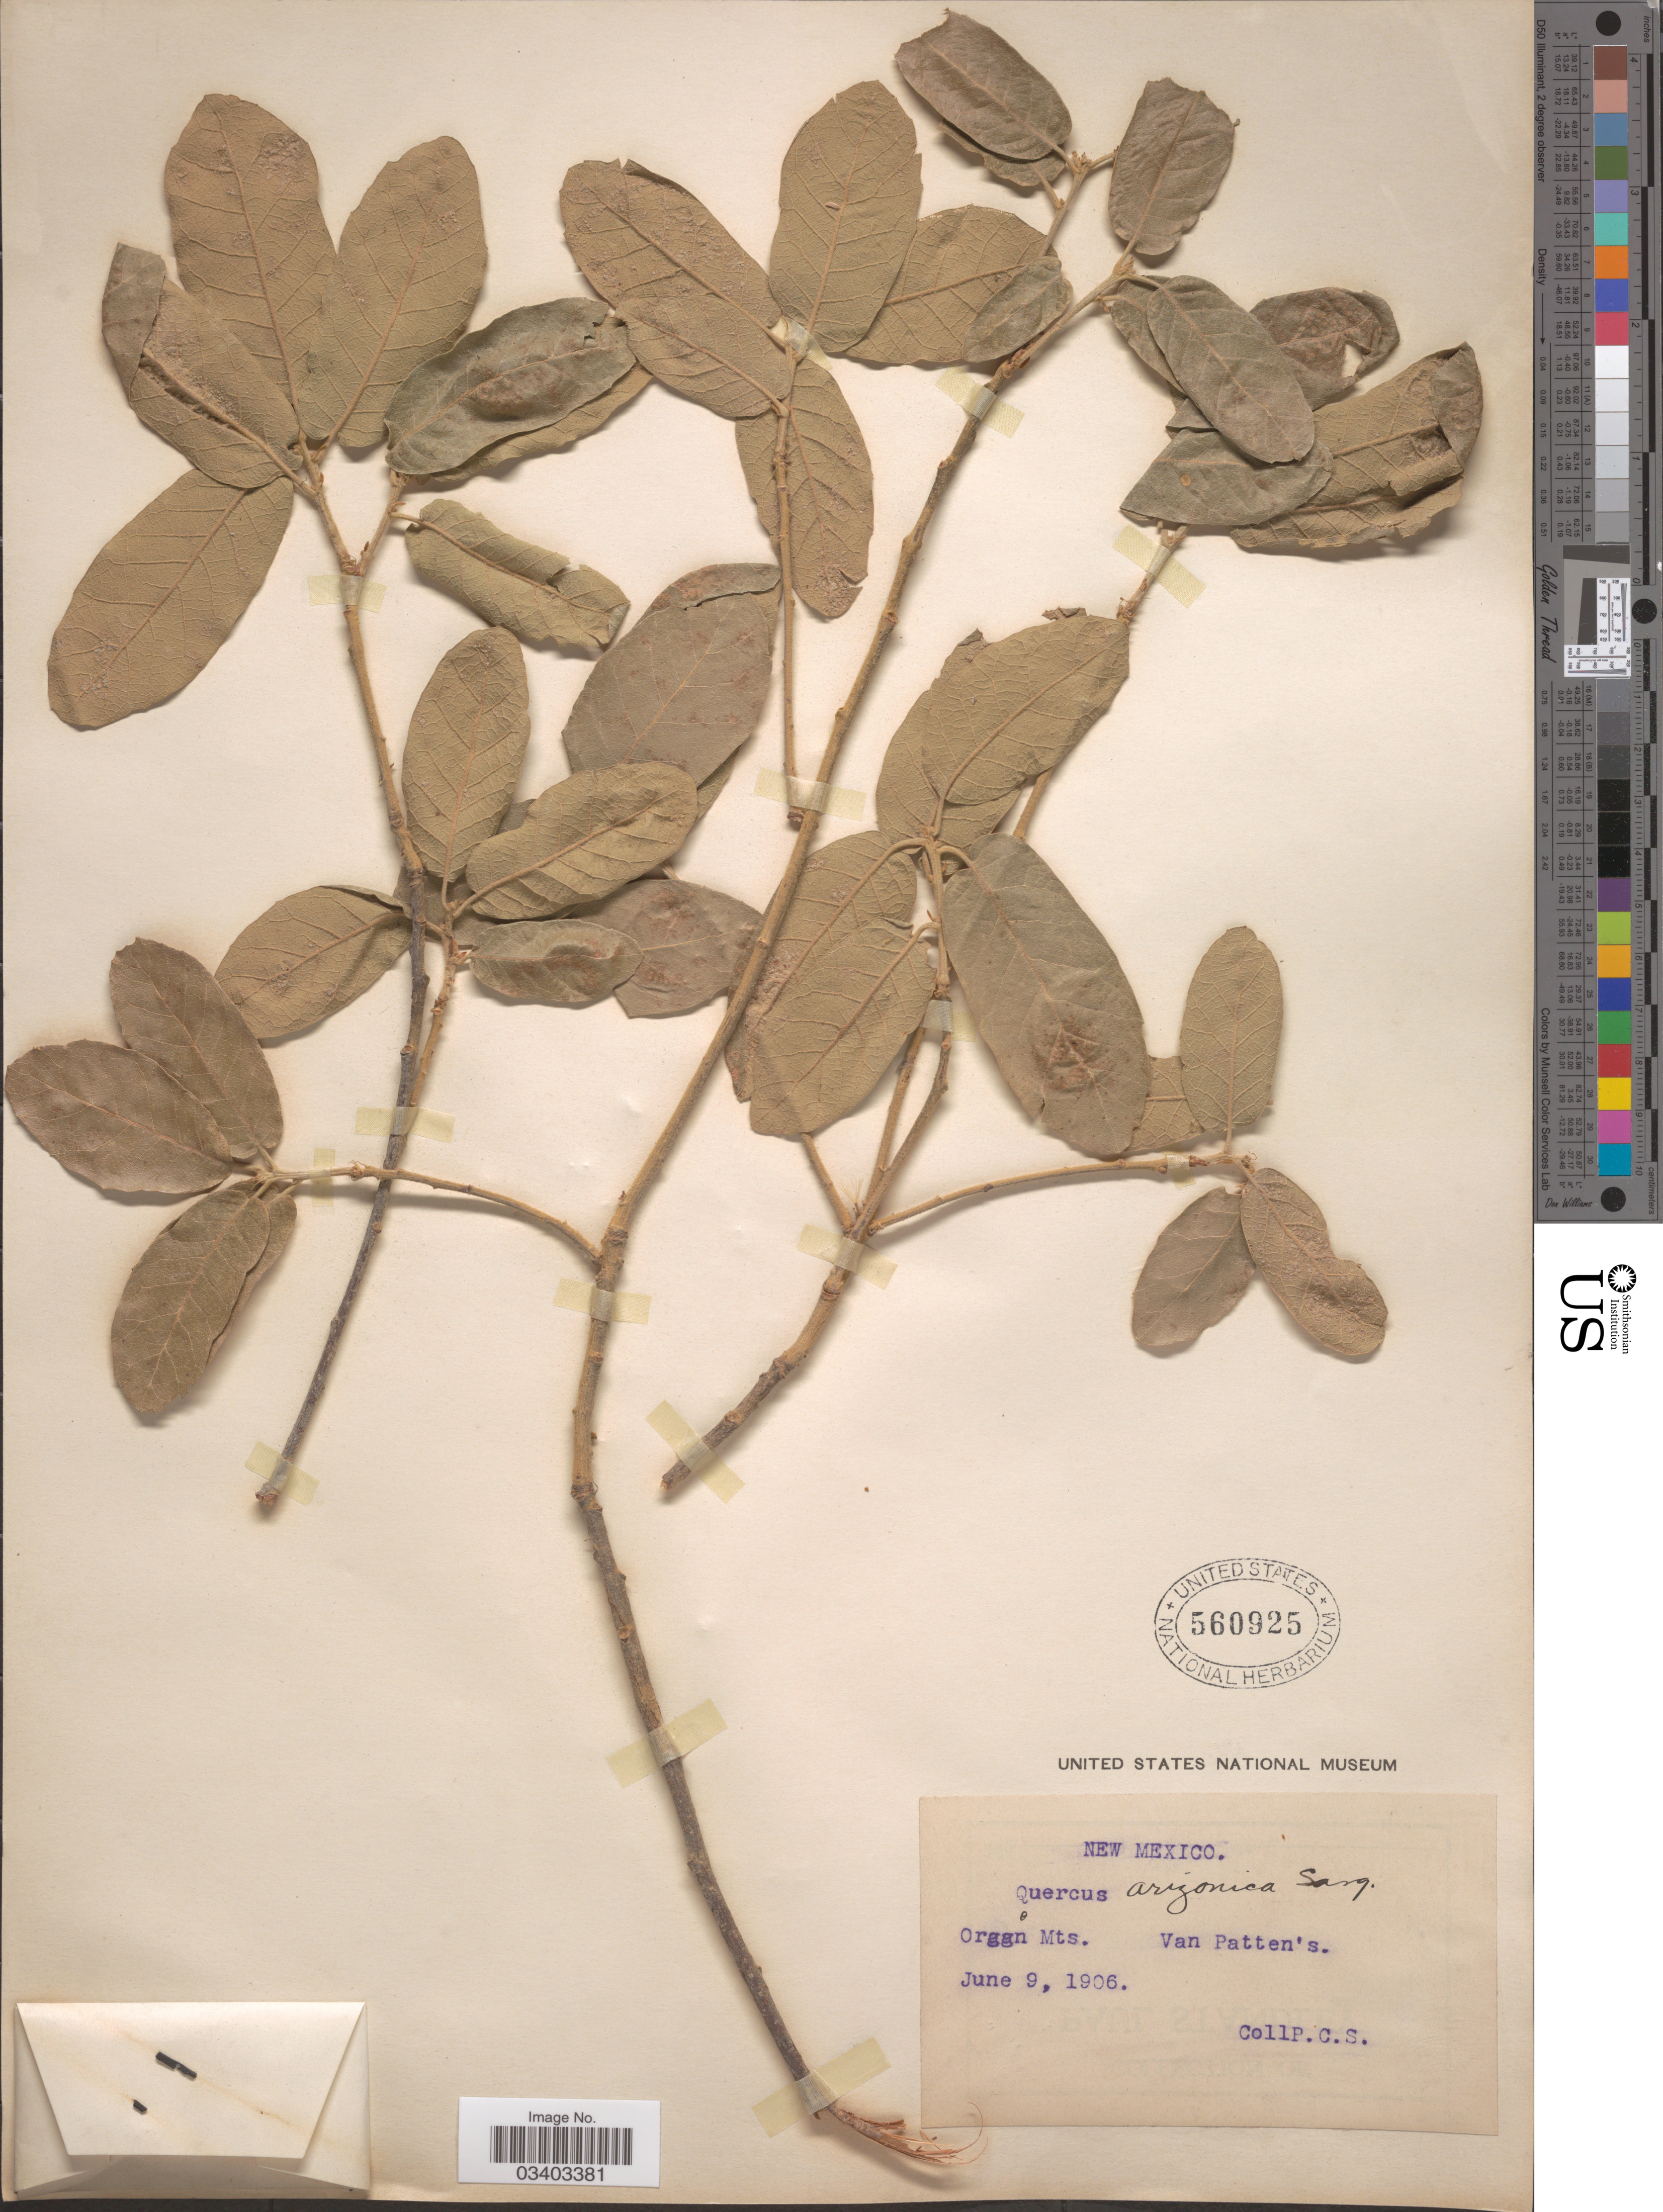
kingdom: Plantae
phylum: Tracheophyta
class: Magnoliopsida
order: Fagales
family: Fagaceae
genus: Quercus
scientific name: Quercus arizonica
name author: Sarg.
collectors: P. C. S.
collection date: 1906-06-09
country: United States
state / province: New Mexico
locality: Organ Mts. Van Patten's.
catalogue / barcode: US 560925